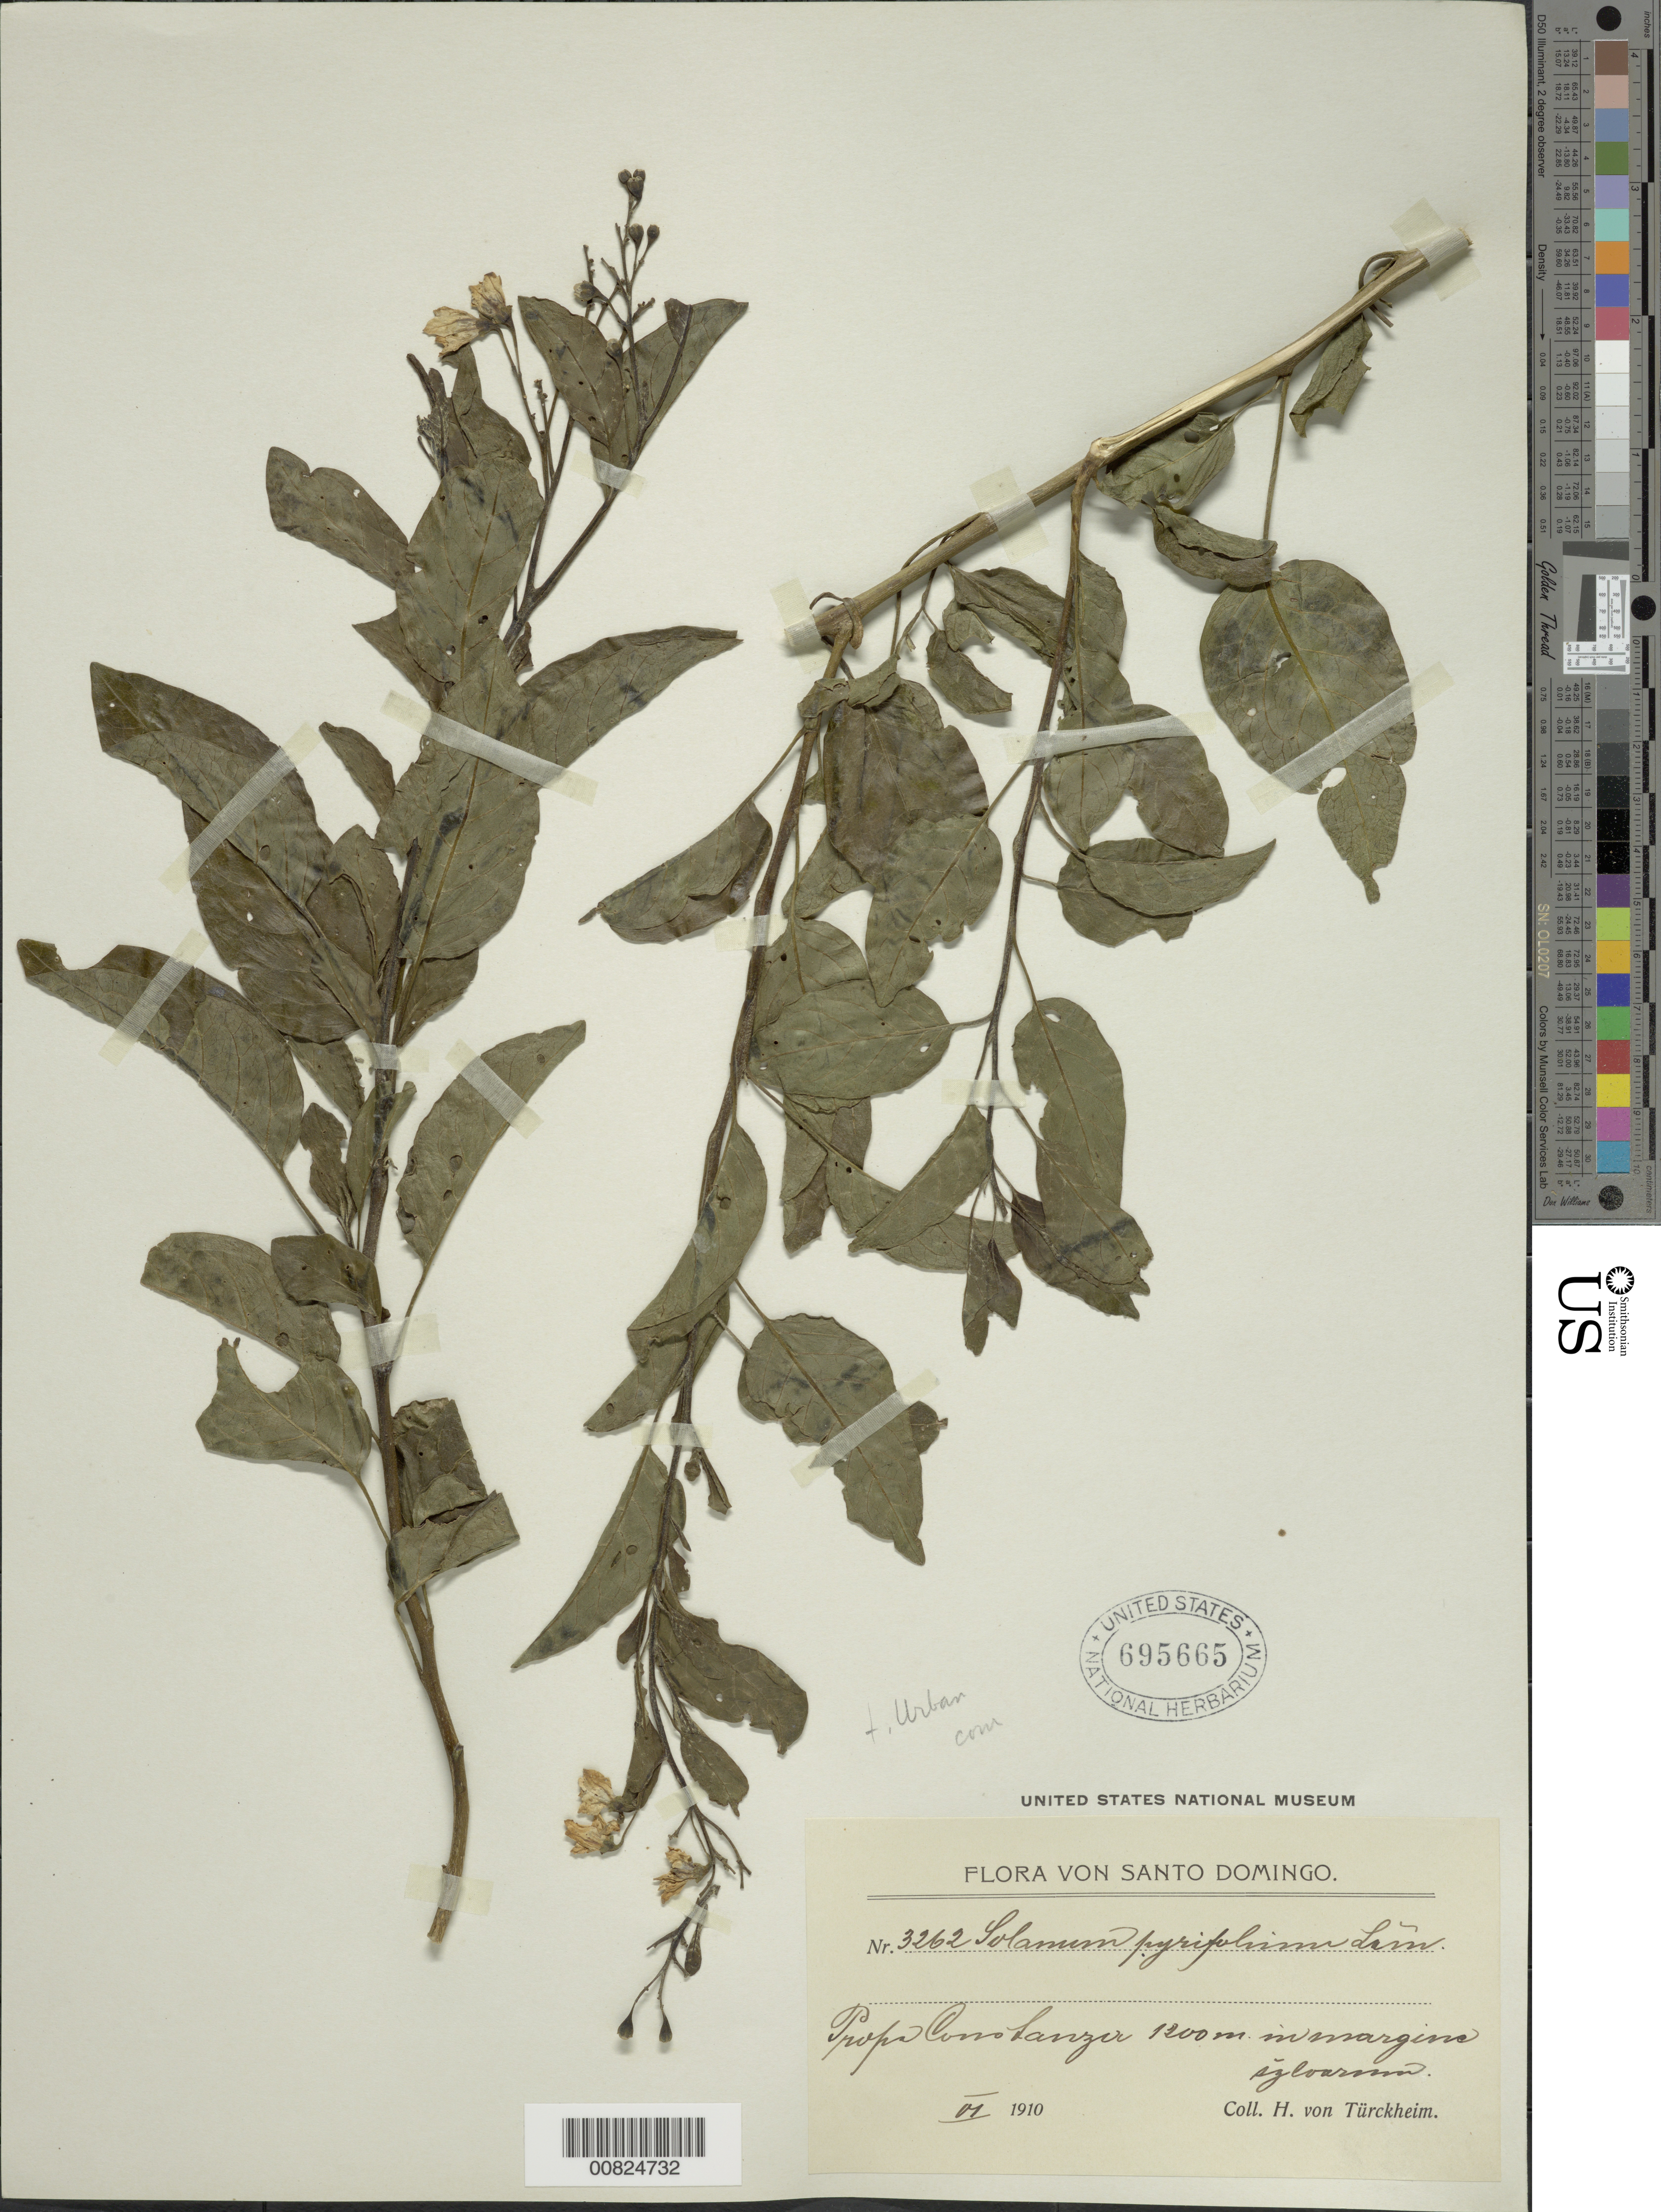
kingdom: Plantae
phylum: Tracheophyta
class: Magnoliopsida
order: Solanales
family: Solanaceae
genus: Solanum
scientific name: Solanum pyrifolium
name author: Lam.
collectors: H. von Türckheim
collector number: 3262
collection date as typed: Jun 1910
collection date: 1910-06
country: Dominican Republic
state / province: La Vega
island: Hispaniola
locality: Constanza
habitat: Forest margins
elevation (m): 1200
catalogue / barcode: US 695665